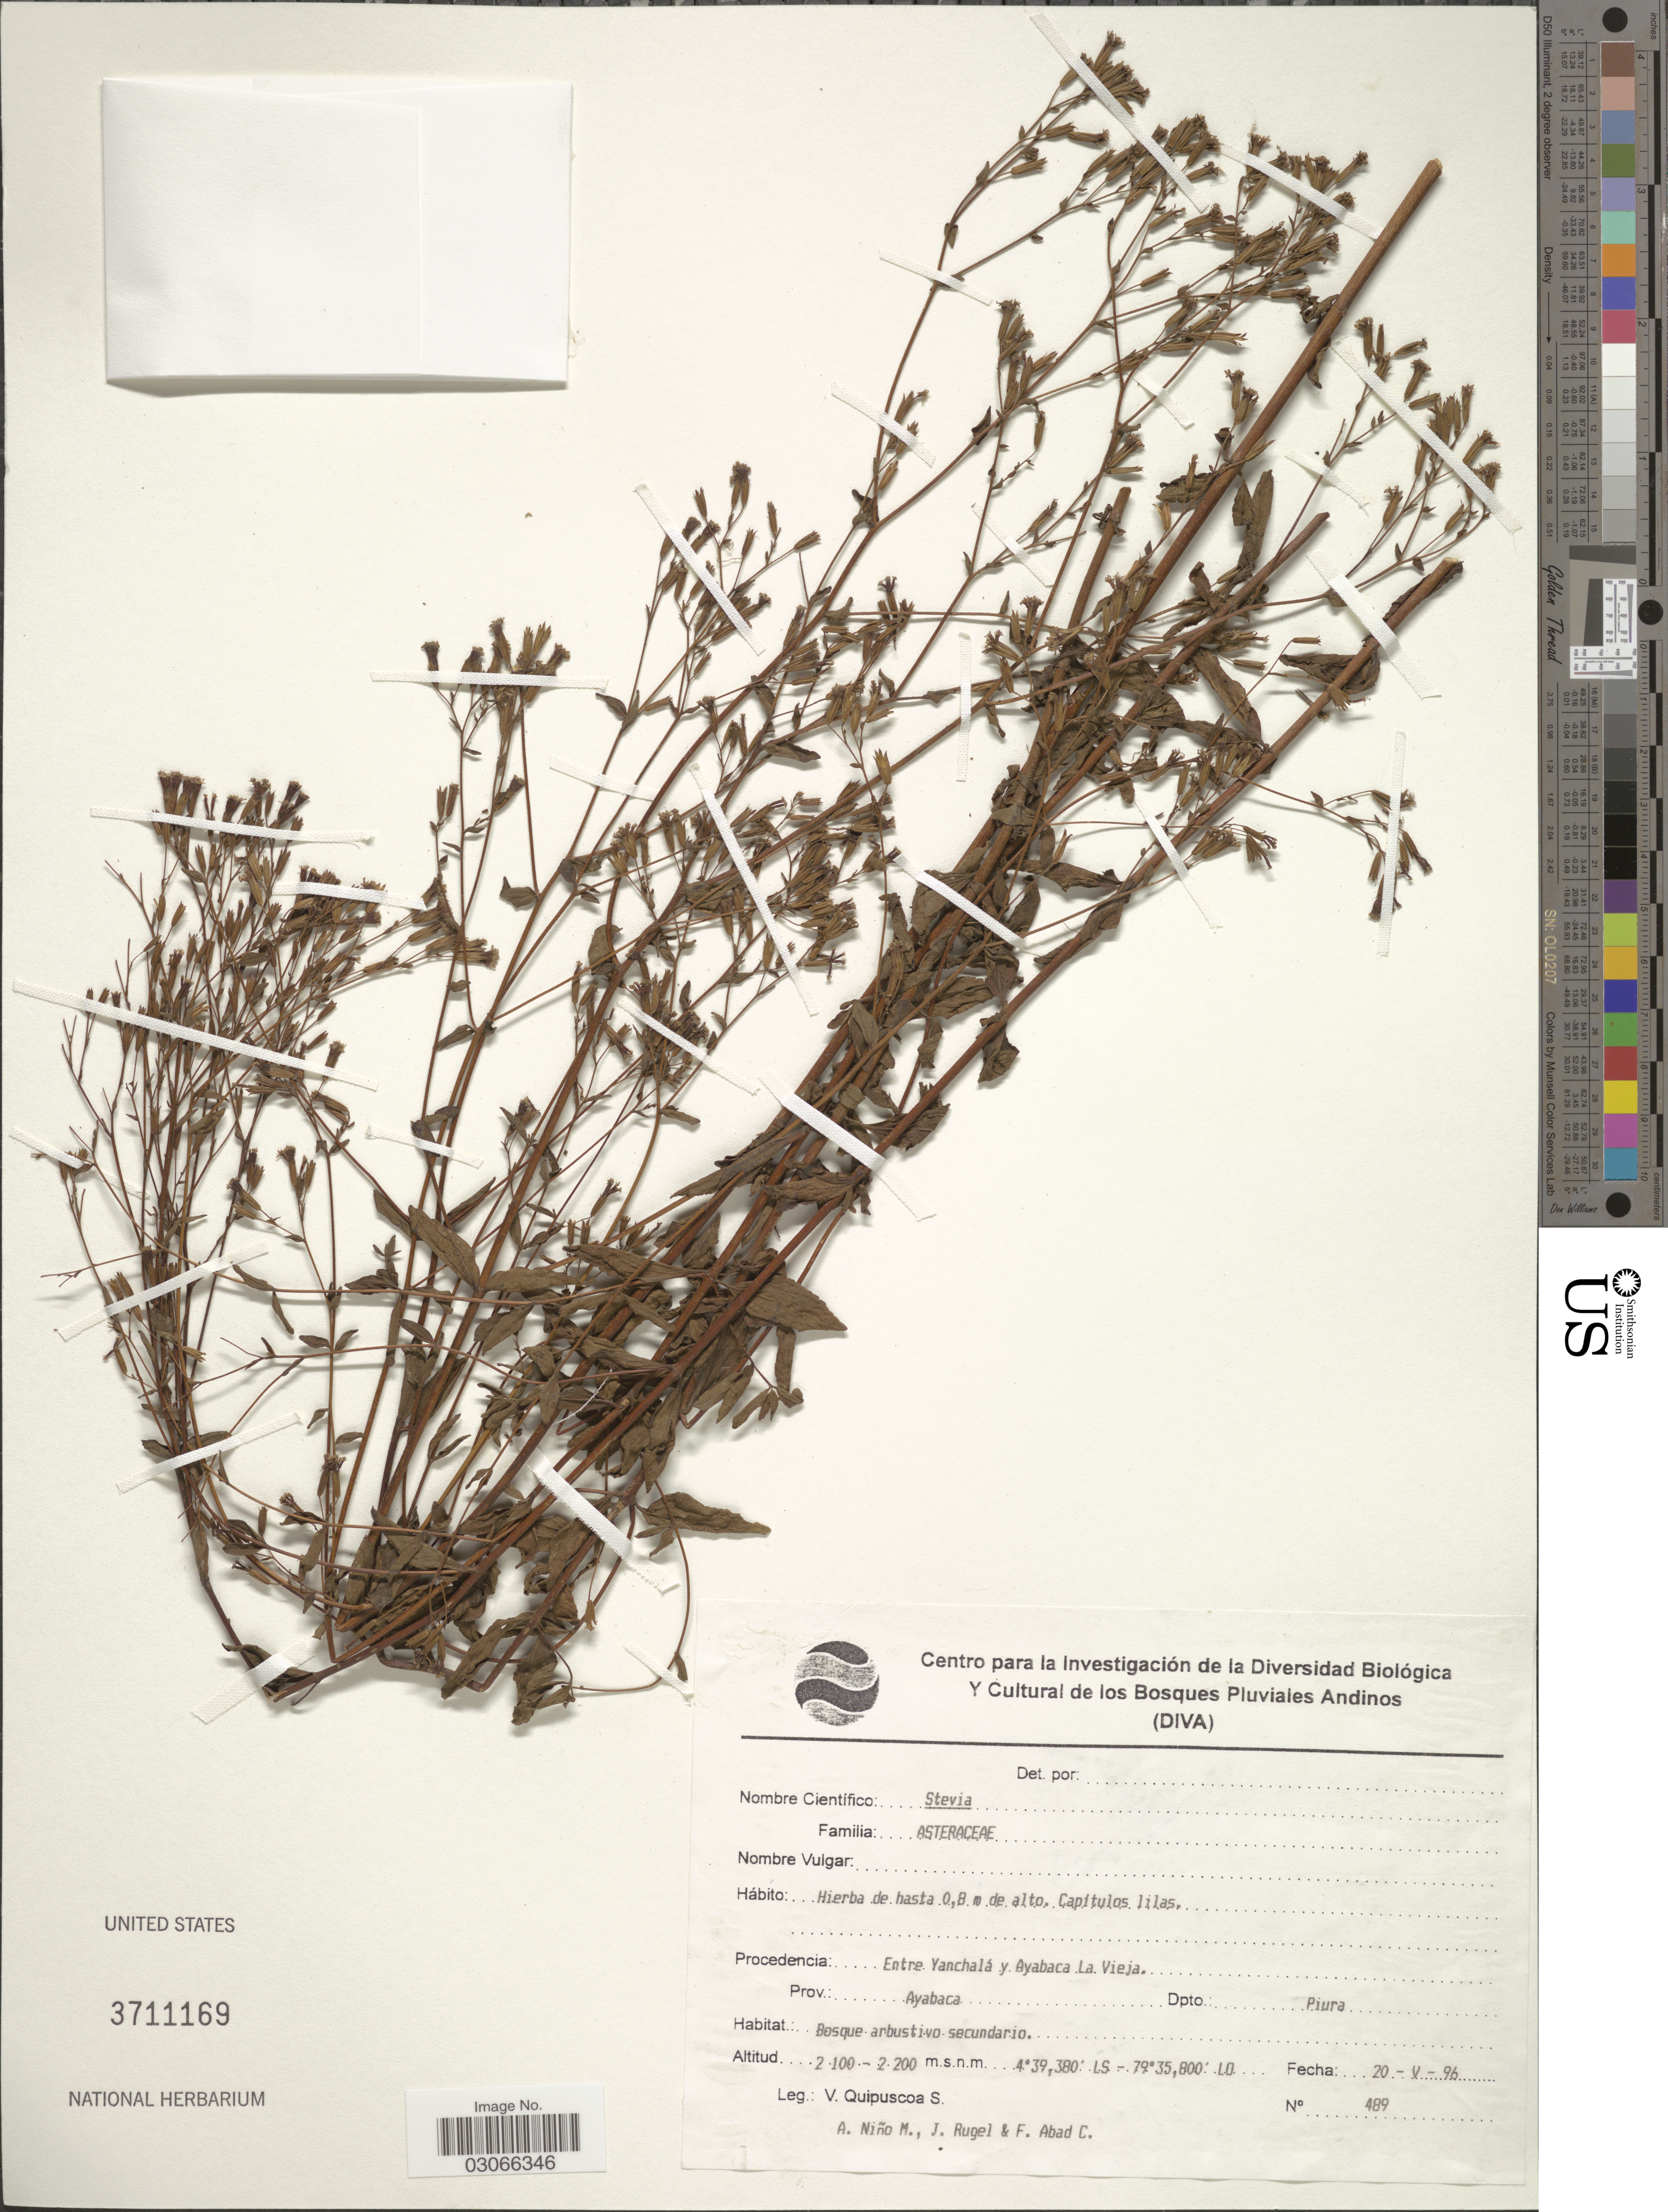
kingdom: Plantae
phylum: Tracheophyta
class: Magnoliopsida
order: Asterales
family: Asteraceae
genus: Stevia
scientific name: Stevia sp.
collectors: V. Quipuscoa S., A. Nino, J. Rugel & F. Abad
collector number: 489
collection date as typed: Transcribed d/m/y: 20/5/96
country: Peru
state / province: Piura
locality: Entre Yanchalá y Ayabaca La Vieja. Prov. Ayabaca. Dpto. Piura.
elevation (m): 2100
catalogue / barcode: US 3711169